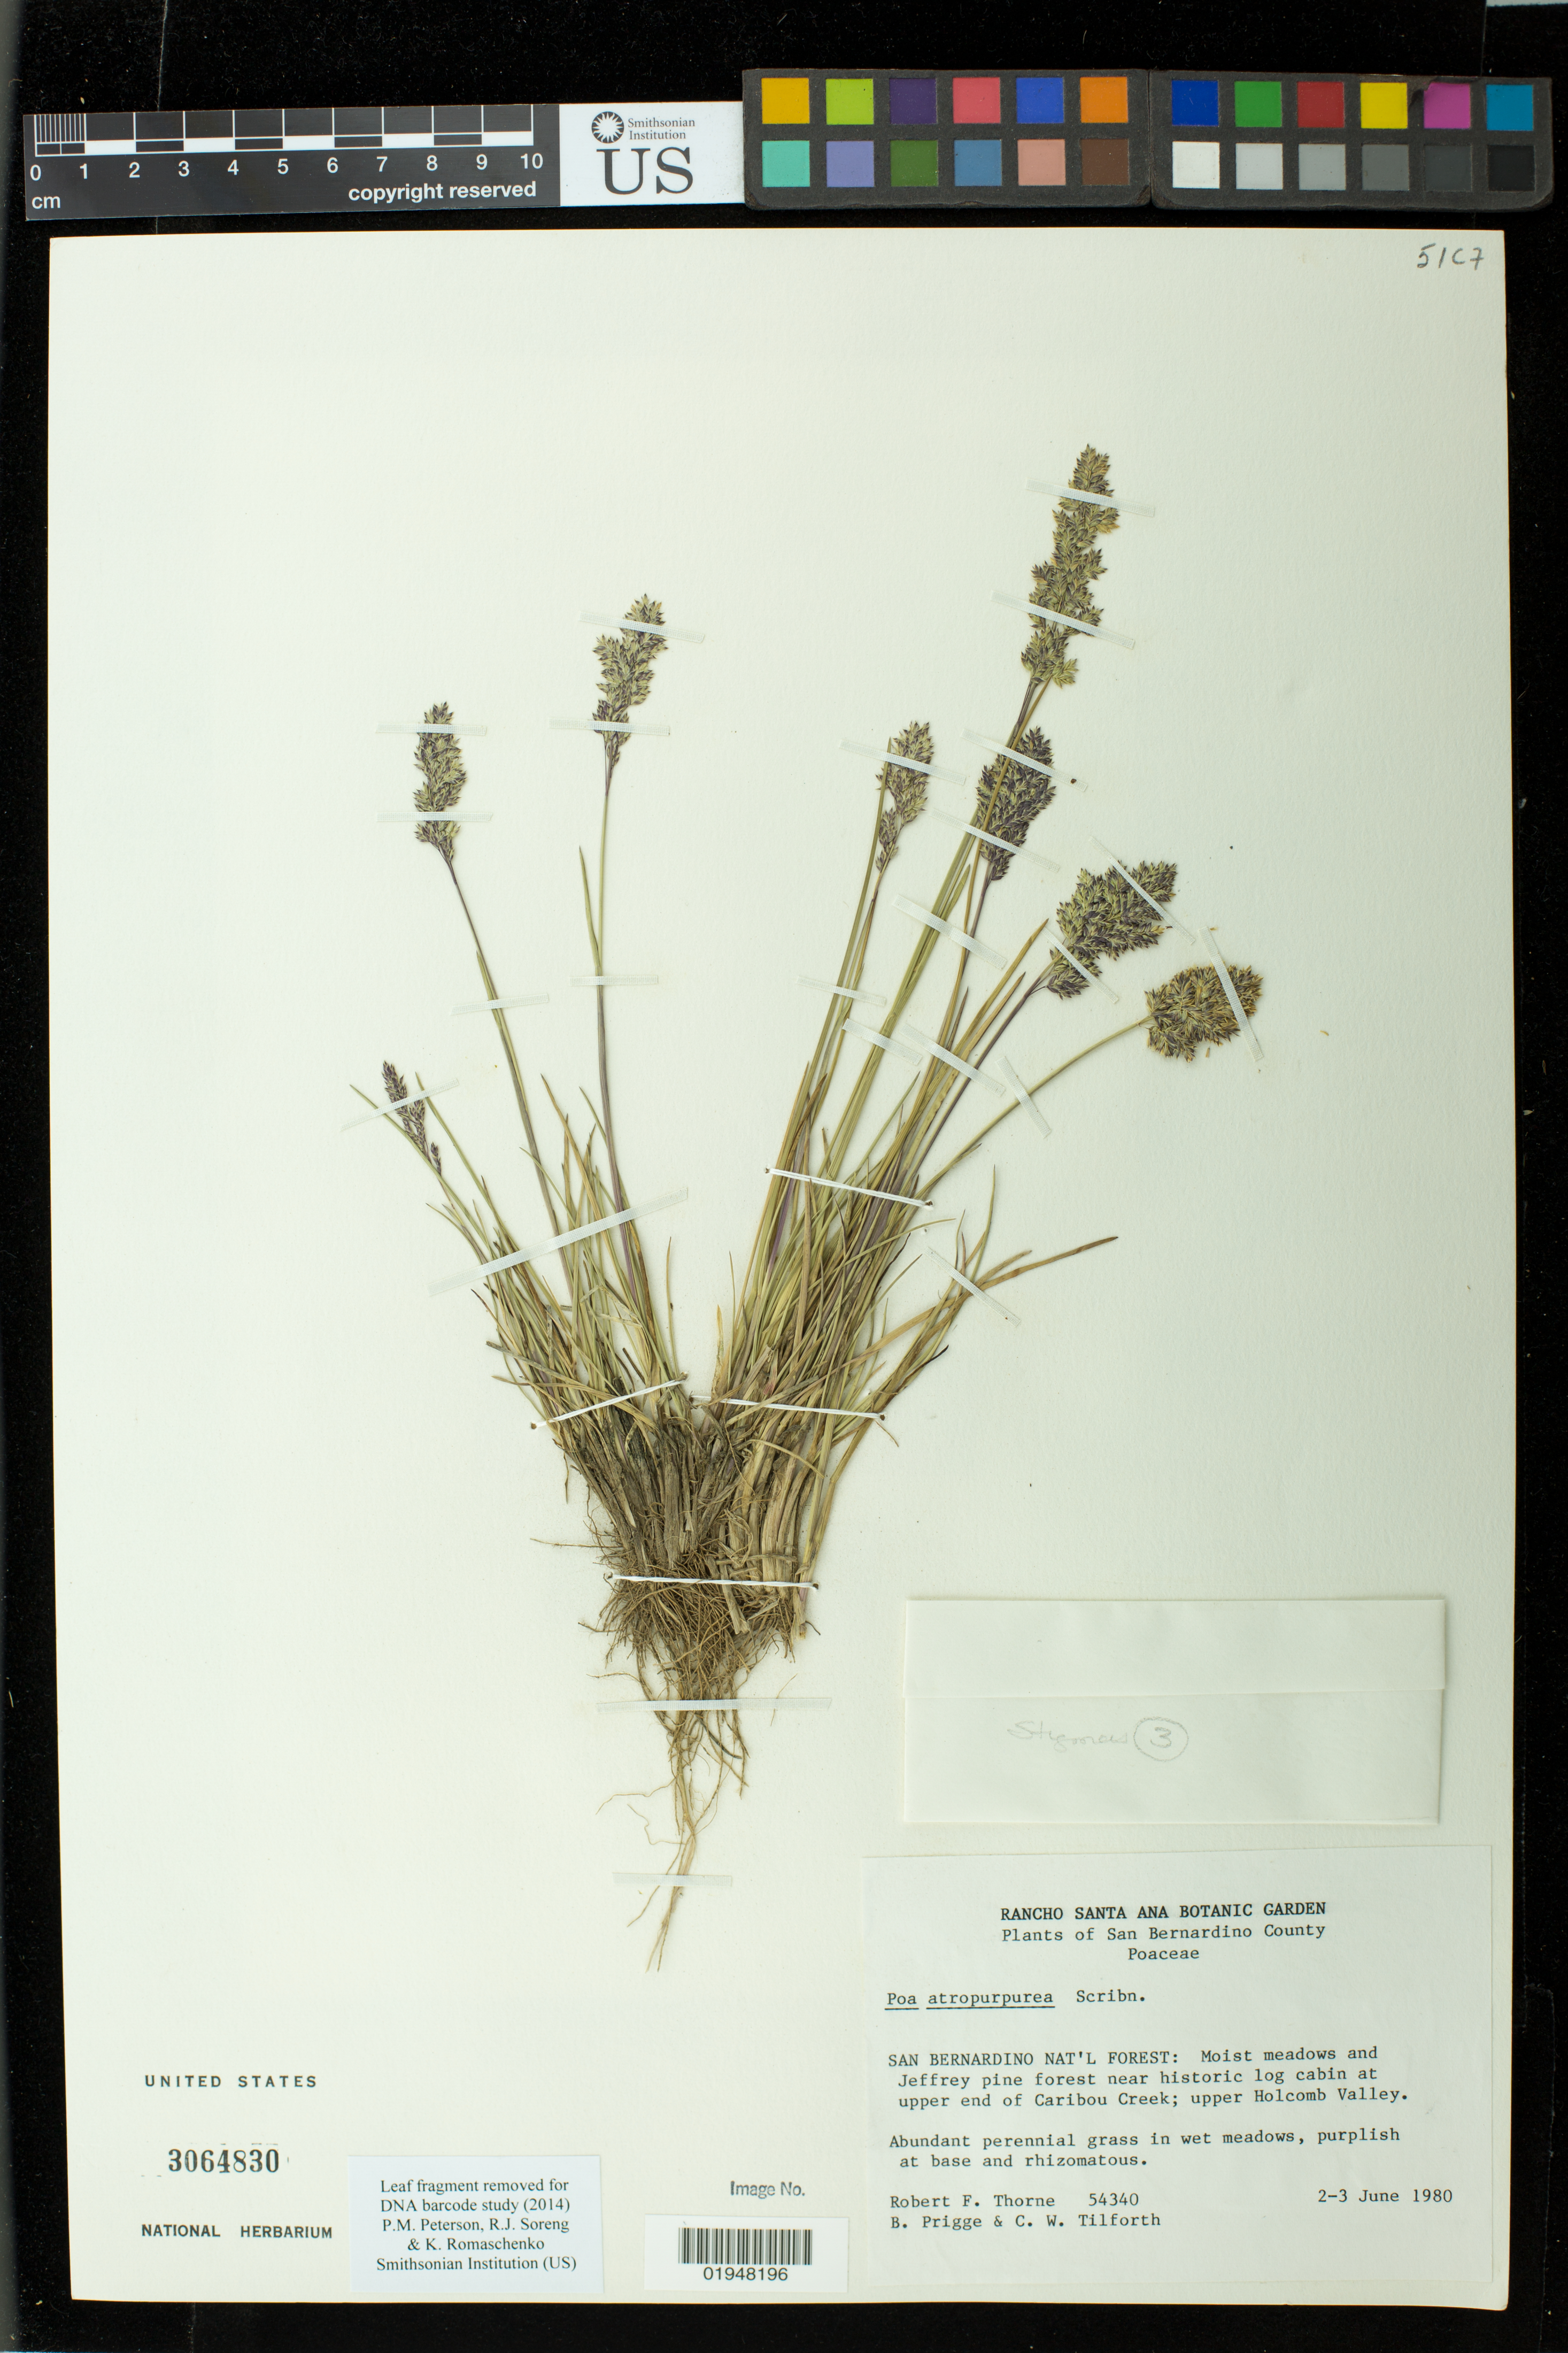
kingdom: Plantae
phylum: Tracheophyta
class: Liliopsida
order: Poales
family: Poaceae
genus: Poa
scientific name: Poa atropurpurea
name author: Scribn.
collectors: R. F. Thorne, B. Prigge & C. Tilforth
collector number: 54340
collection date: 1980-06-02/1980-06-03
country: United States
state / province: California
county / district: San Bernardino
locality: San Bernardino Nat'l Forest, near historic log cabin at upper end of Caribou Creek; upper Holcomb Valley.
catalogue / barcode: US 3064830